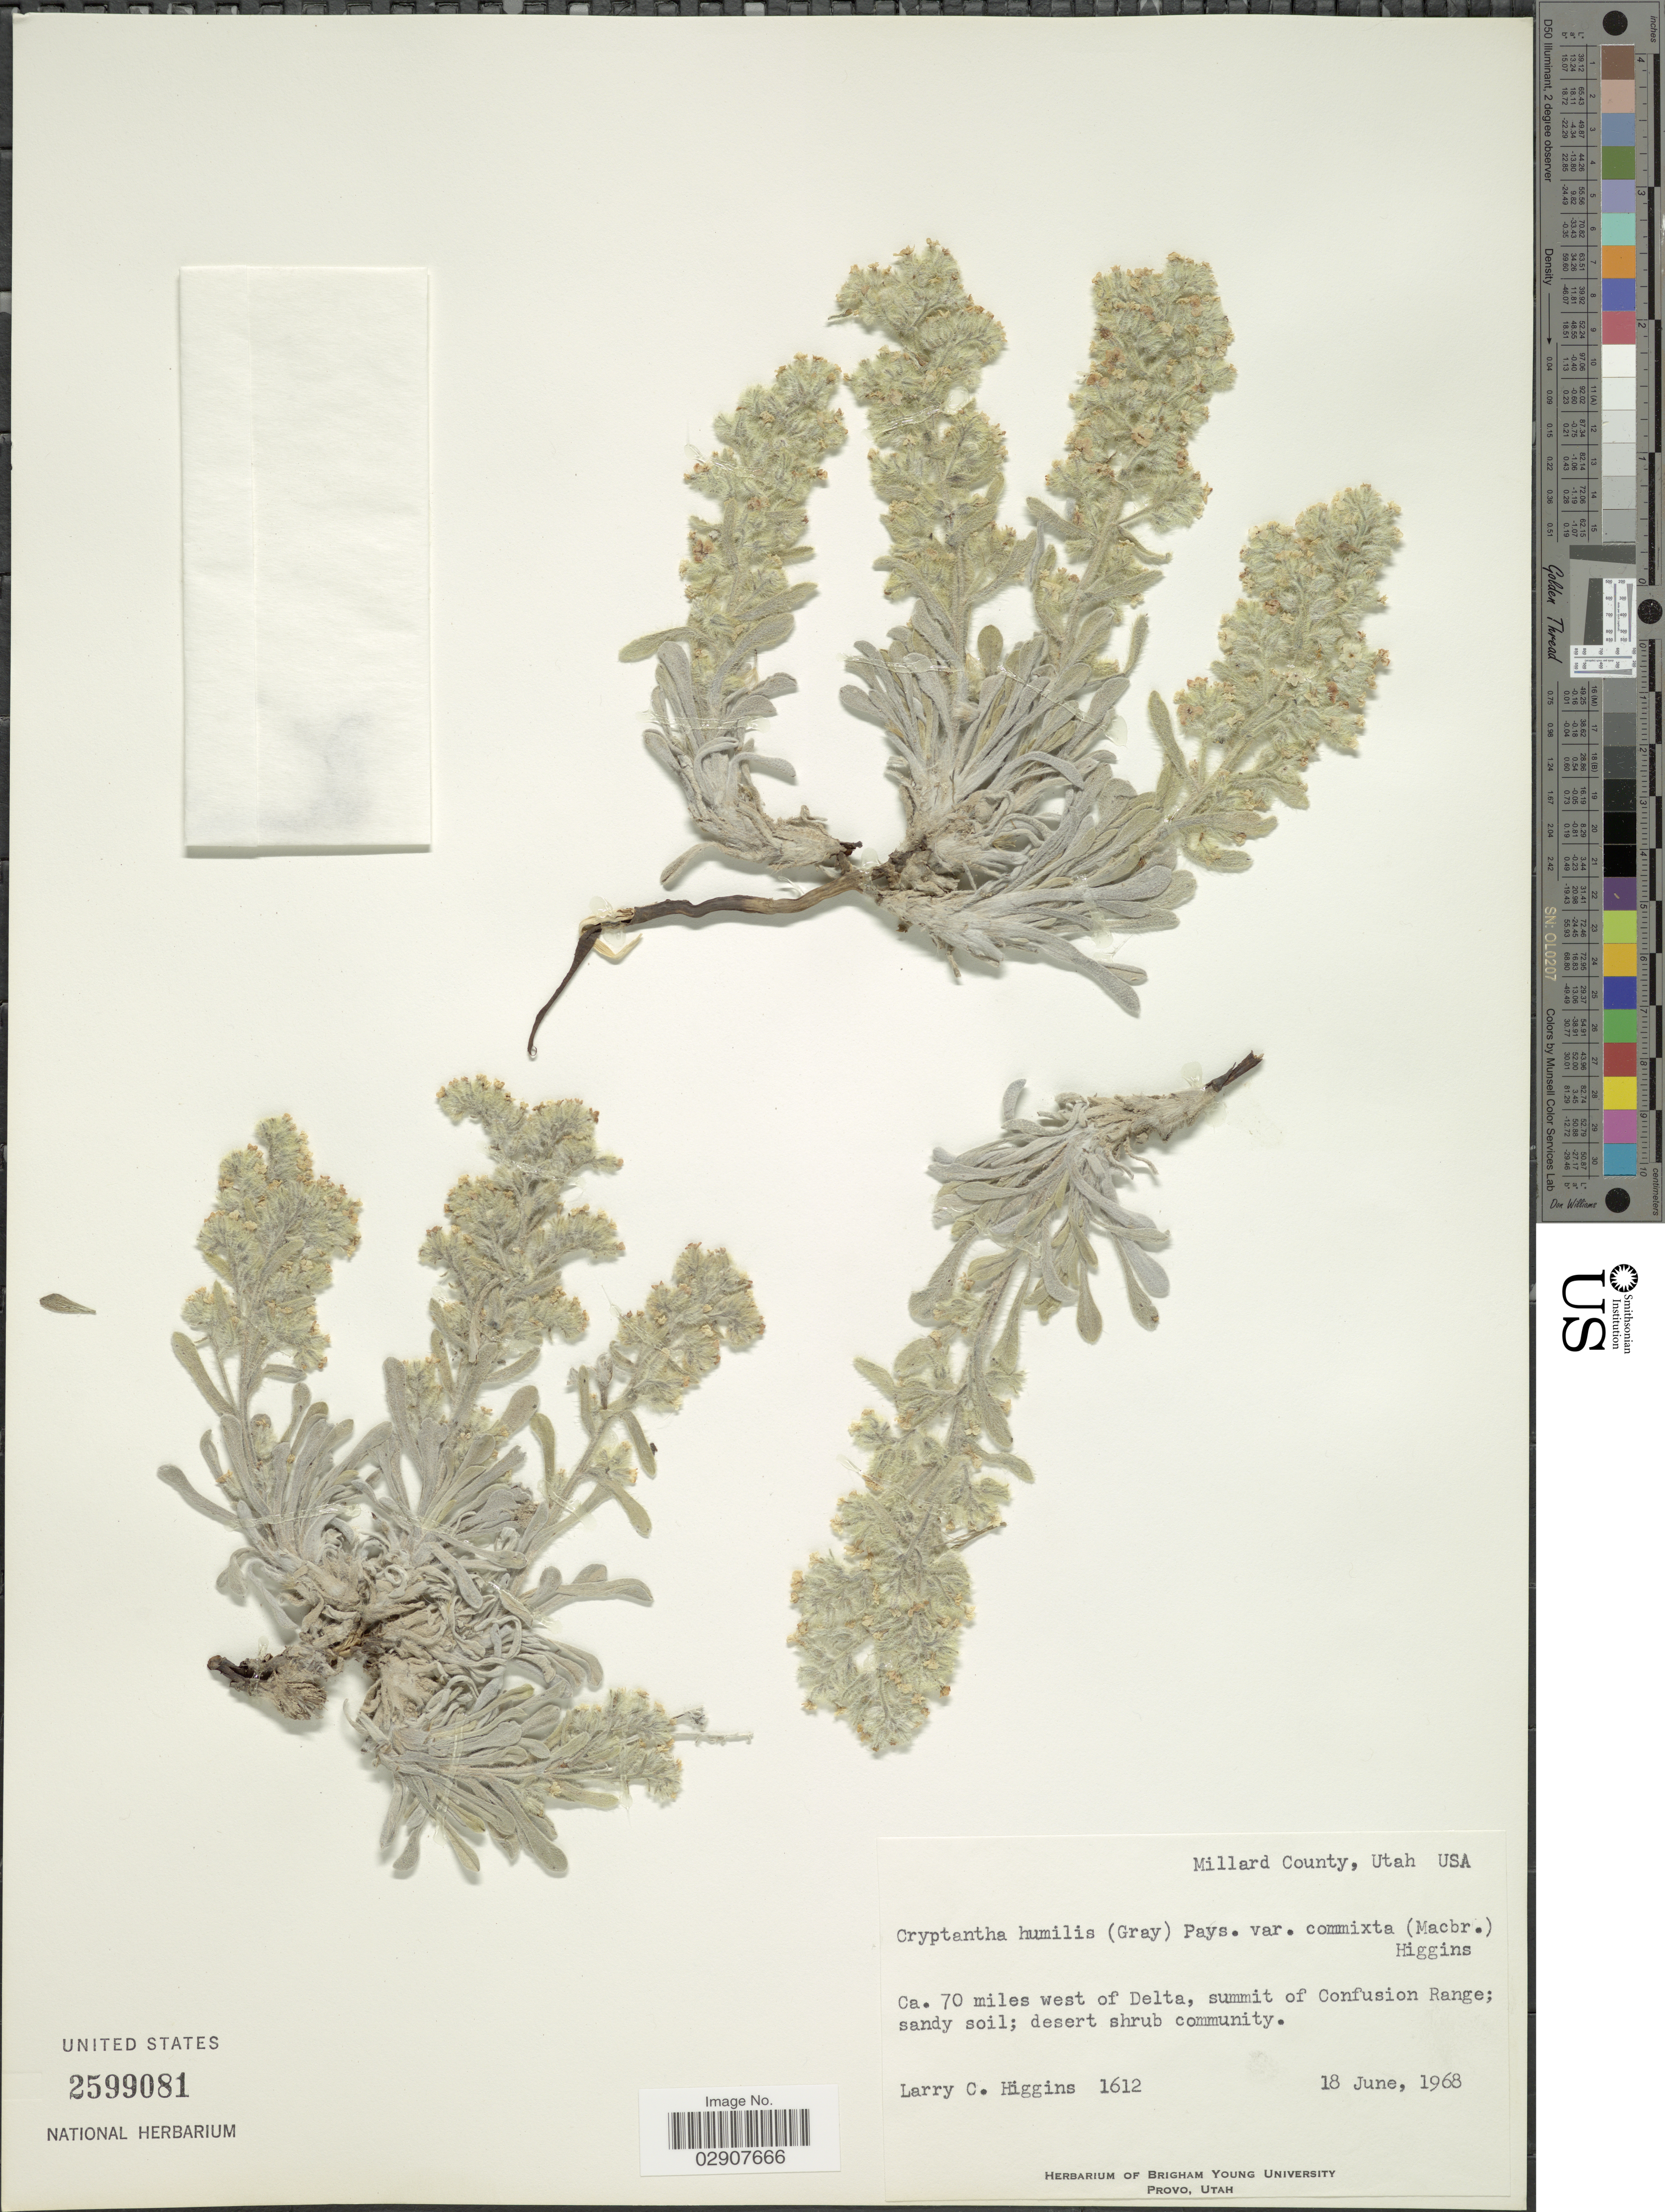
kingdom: Plantae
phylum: Tracheophyta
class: Magnoliopsida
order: Boraginales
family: Boraginaceae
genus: Cryptantha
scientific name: Cryptantha humilis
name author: (Greene) Payson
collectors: L. Higgins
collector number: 1612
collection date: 1968-06-18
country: United States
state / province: Utah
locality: Millard County, Ca. 70 miles west of Delta, summit of Confusion Range.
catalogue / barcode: US 2599081